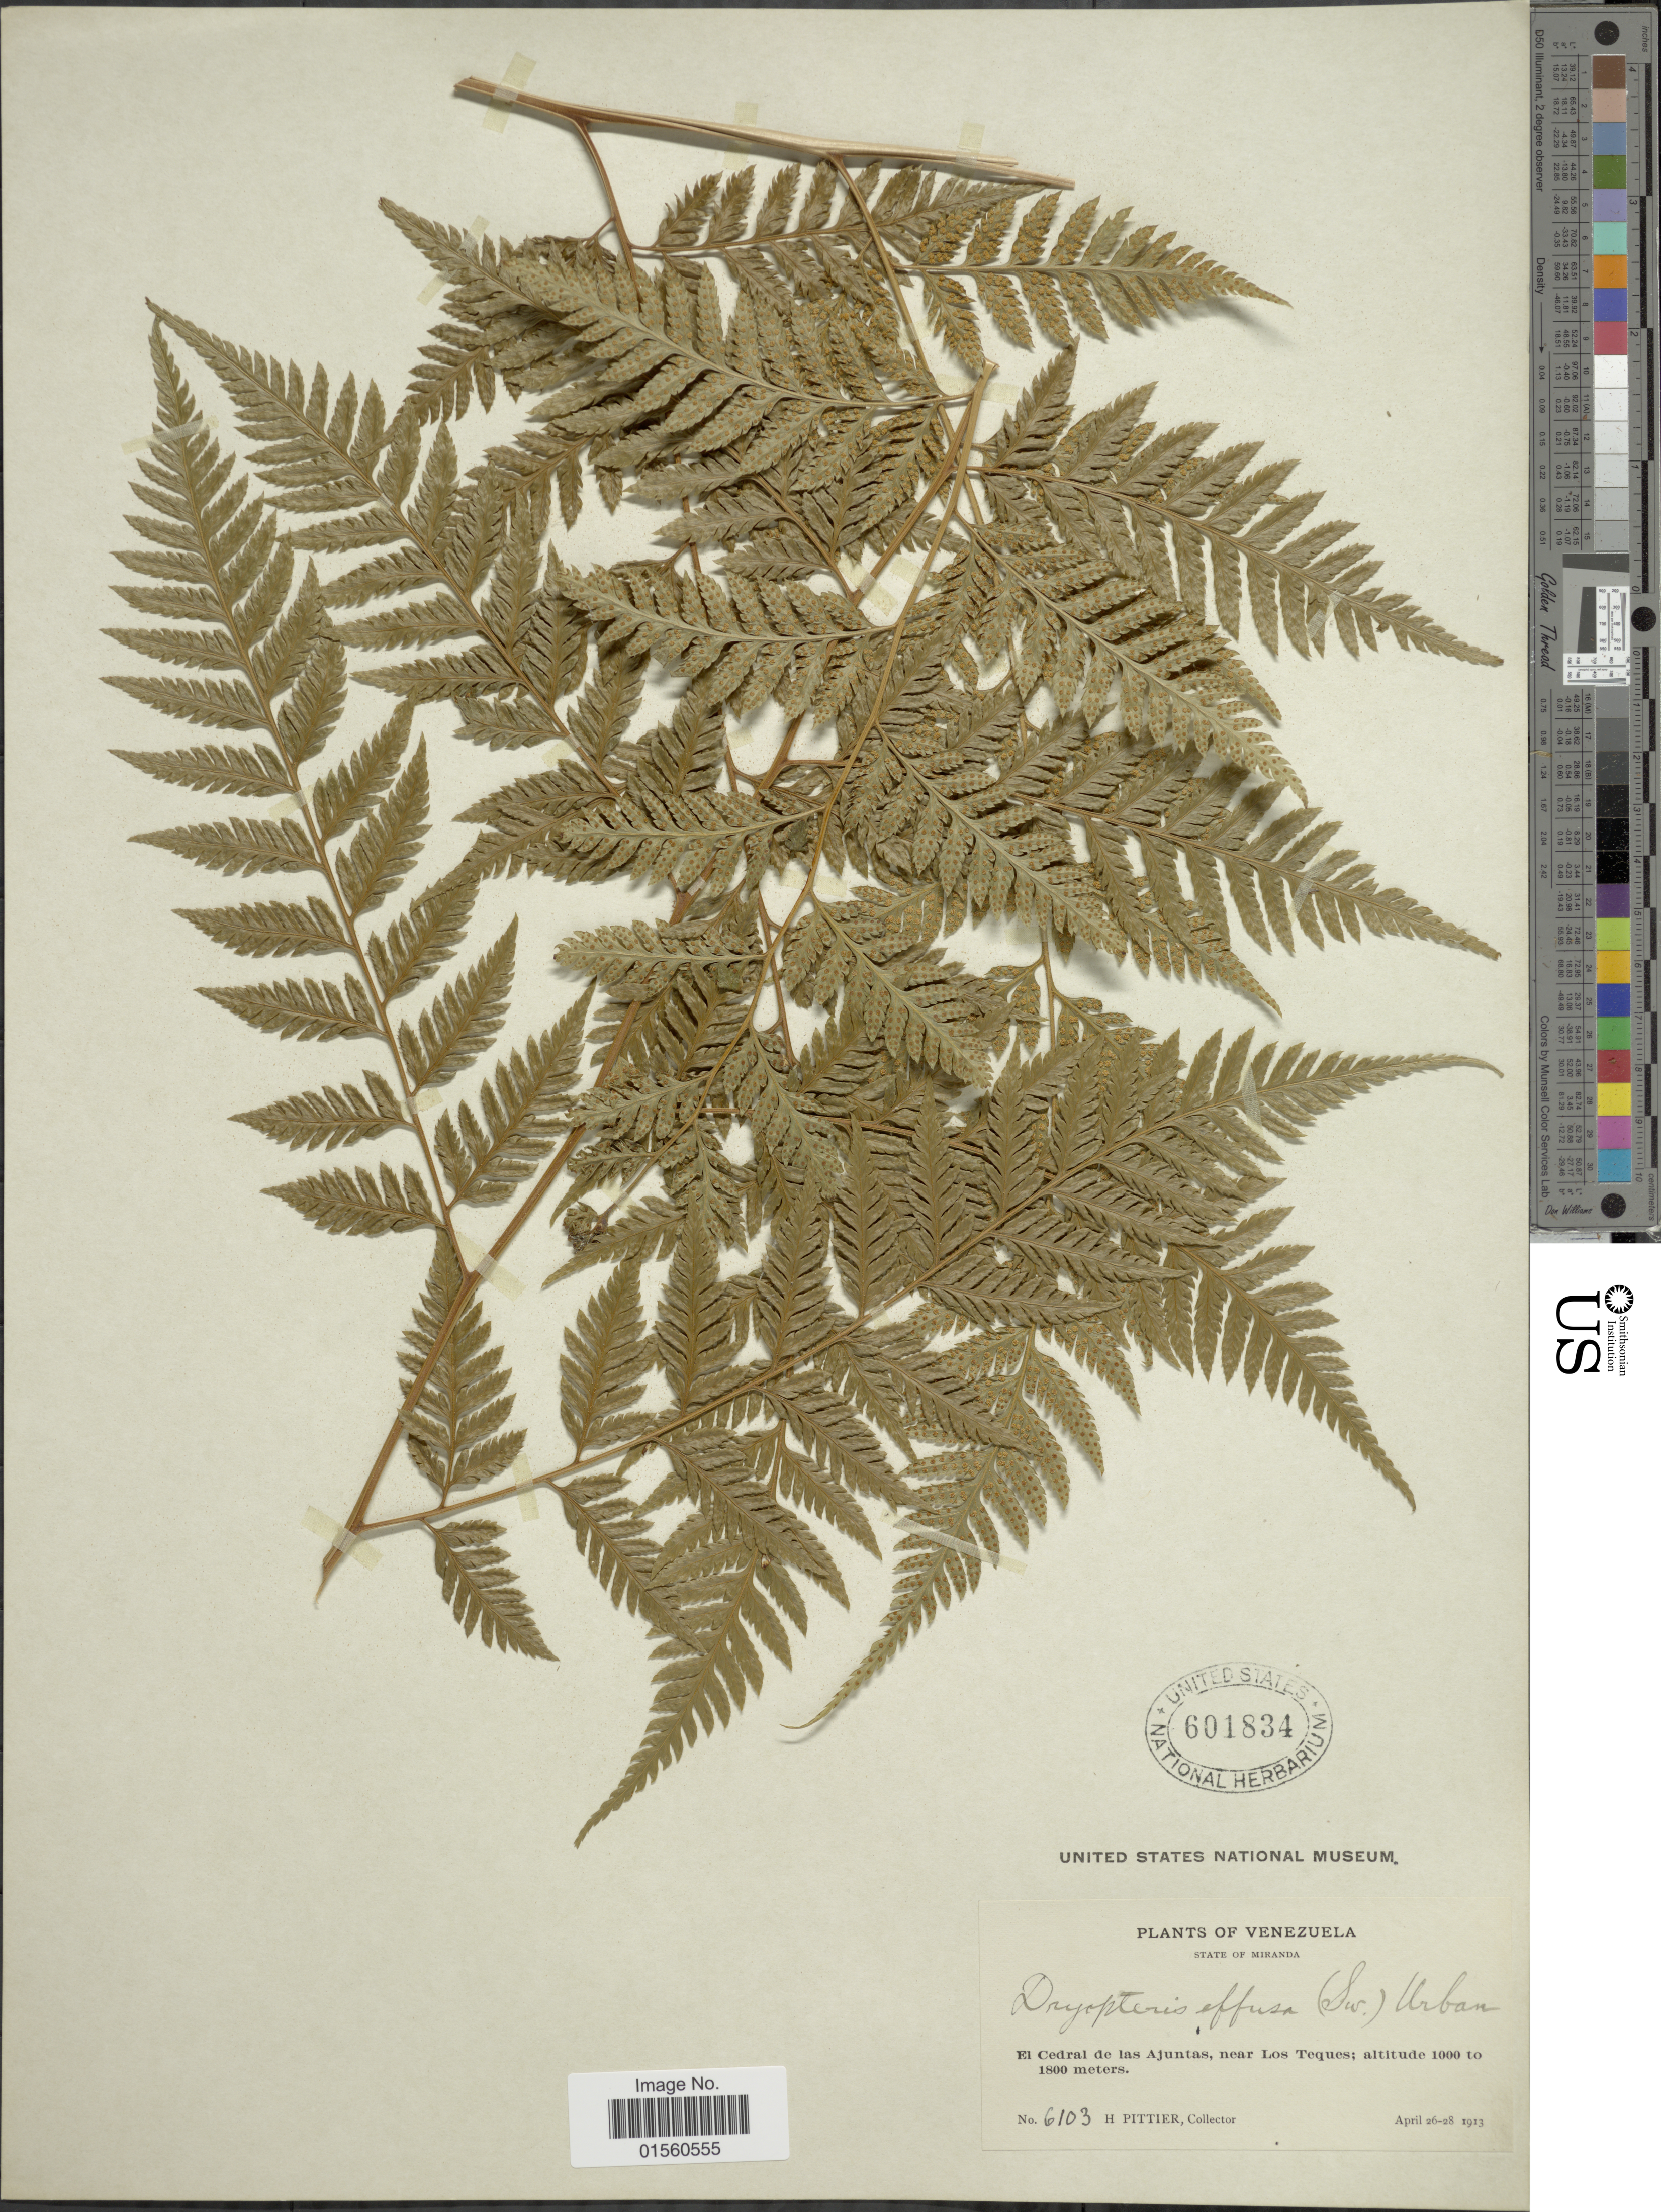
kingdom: Plantae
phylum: Tracheophyta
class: Polypodiopsida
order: Polypodiales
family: Dryopteridaceae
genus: Parapolystichum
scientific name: Parapolystichum effusum var. effusum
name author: (Sw.) Ching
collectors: H. F. Pittier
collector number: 6103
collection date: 1913-04-26/1913-04-28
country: Venezuela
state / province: Miranda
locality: El Cedral de las Ajuntas, near Los Teques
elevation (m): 1000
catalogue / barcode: US 601834